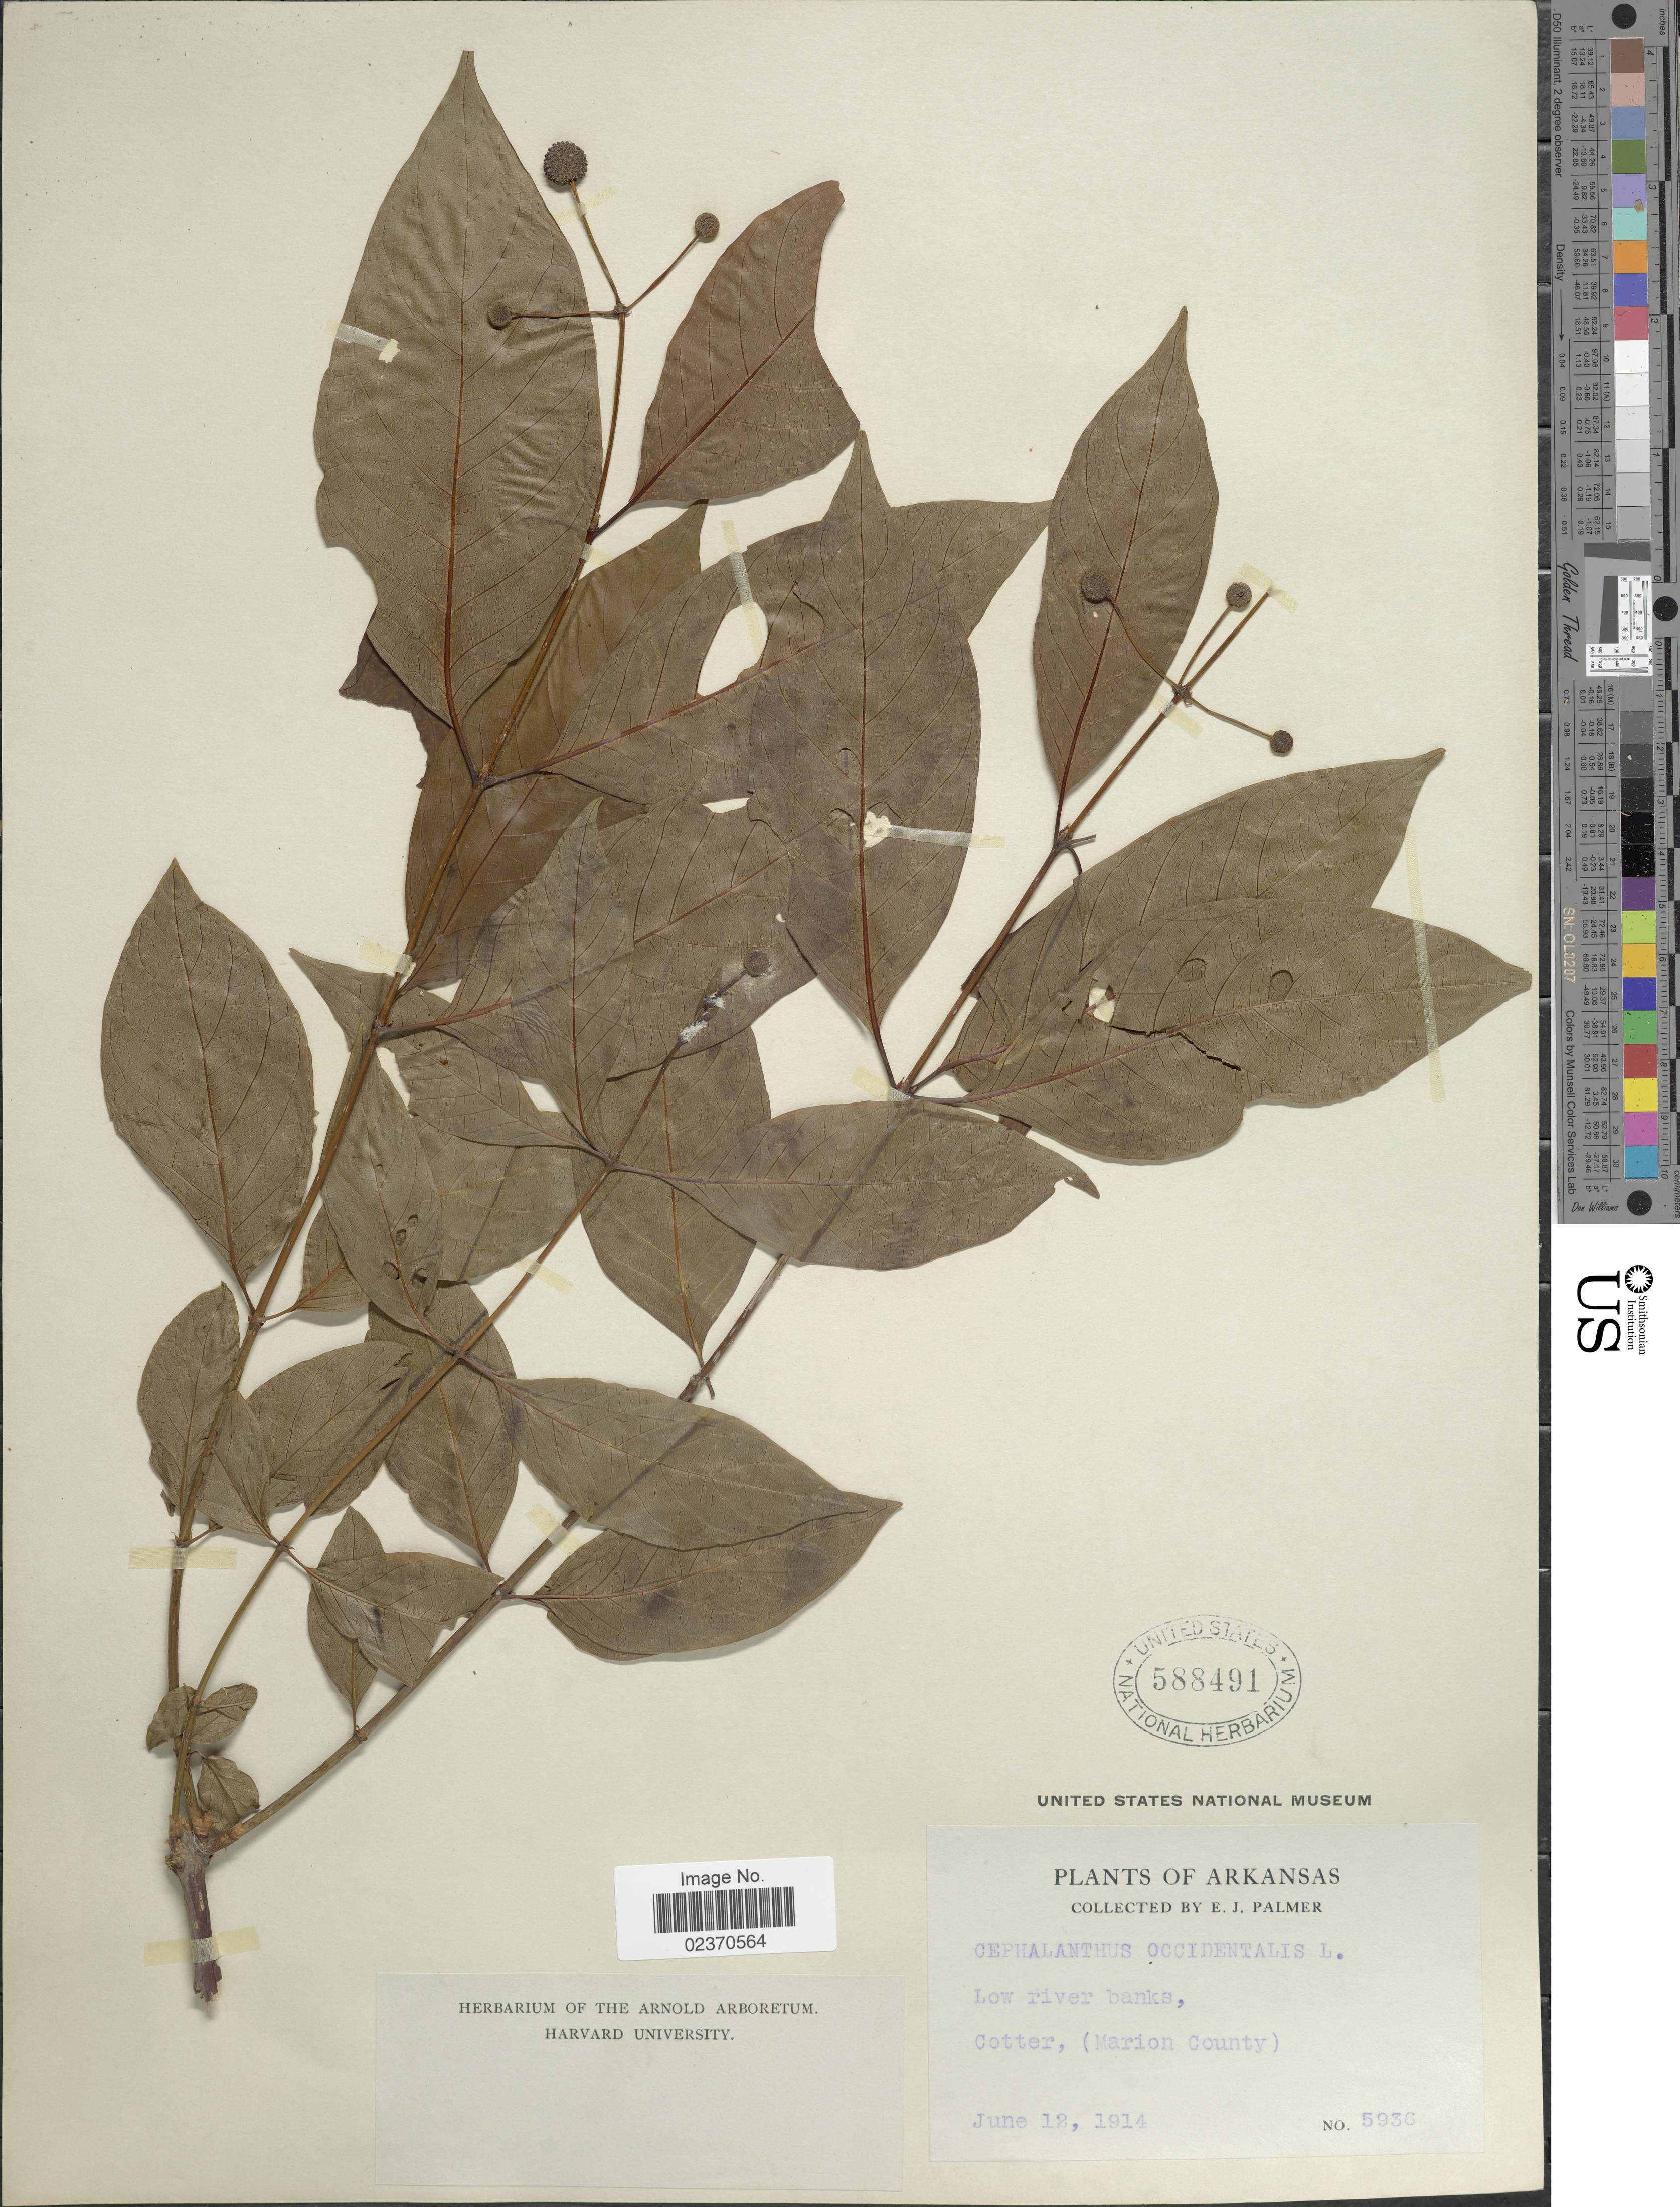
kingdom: Plantae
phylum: Tracheophyta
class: Magnoliopsida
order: Gentianales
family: Rubiaceae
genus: Cephalanthus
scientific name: Cephalanthus occidentalis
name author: L.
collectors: E. J. Palmer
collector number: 5936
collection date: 1914-06-12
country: United States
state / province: Arkansas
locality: Low river banks, Cotter (Marion County)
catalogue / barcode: US 588491